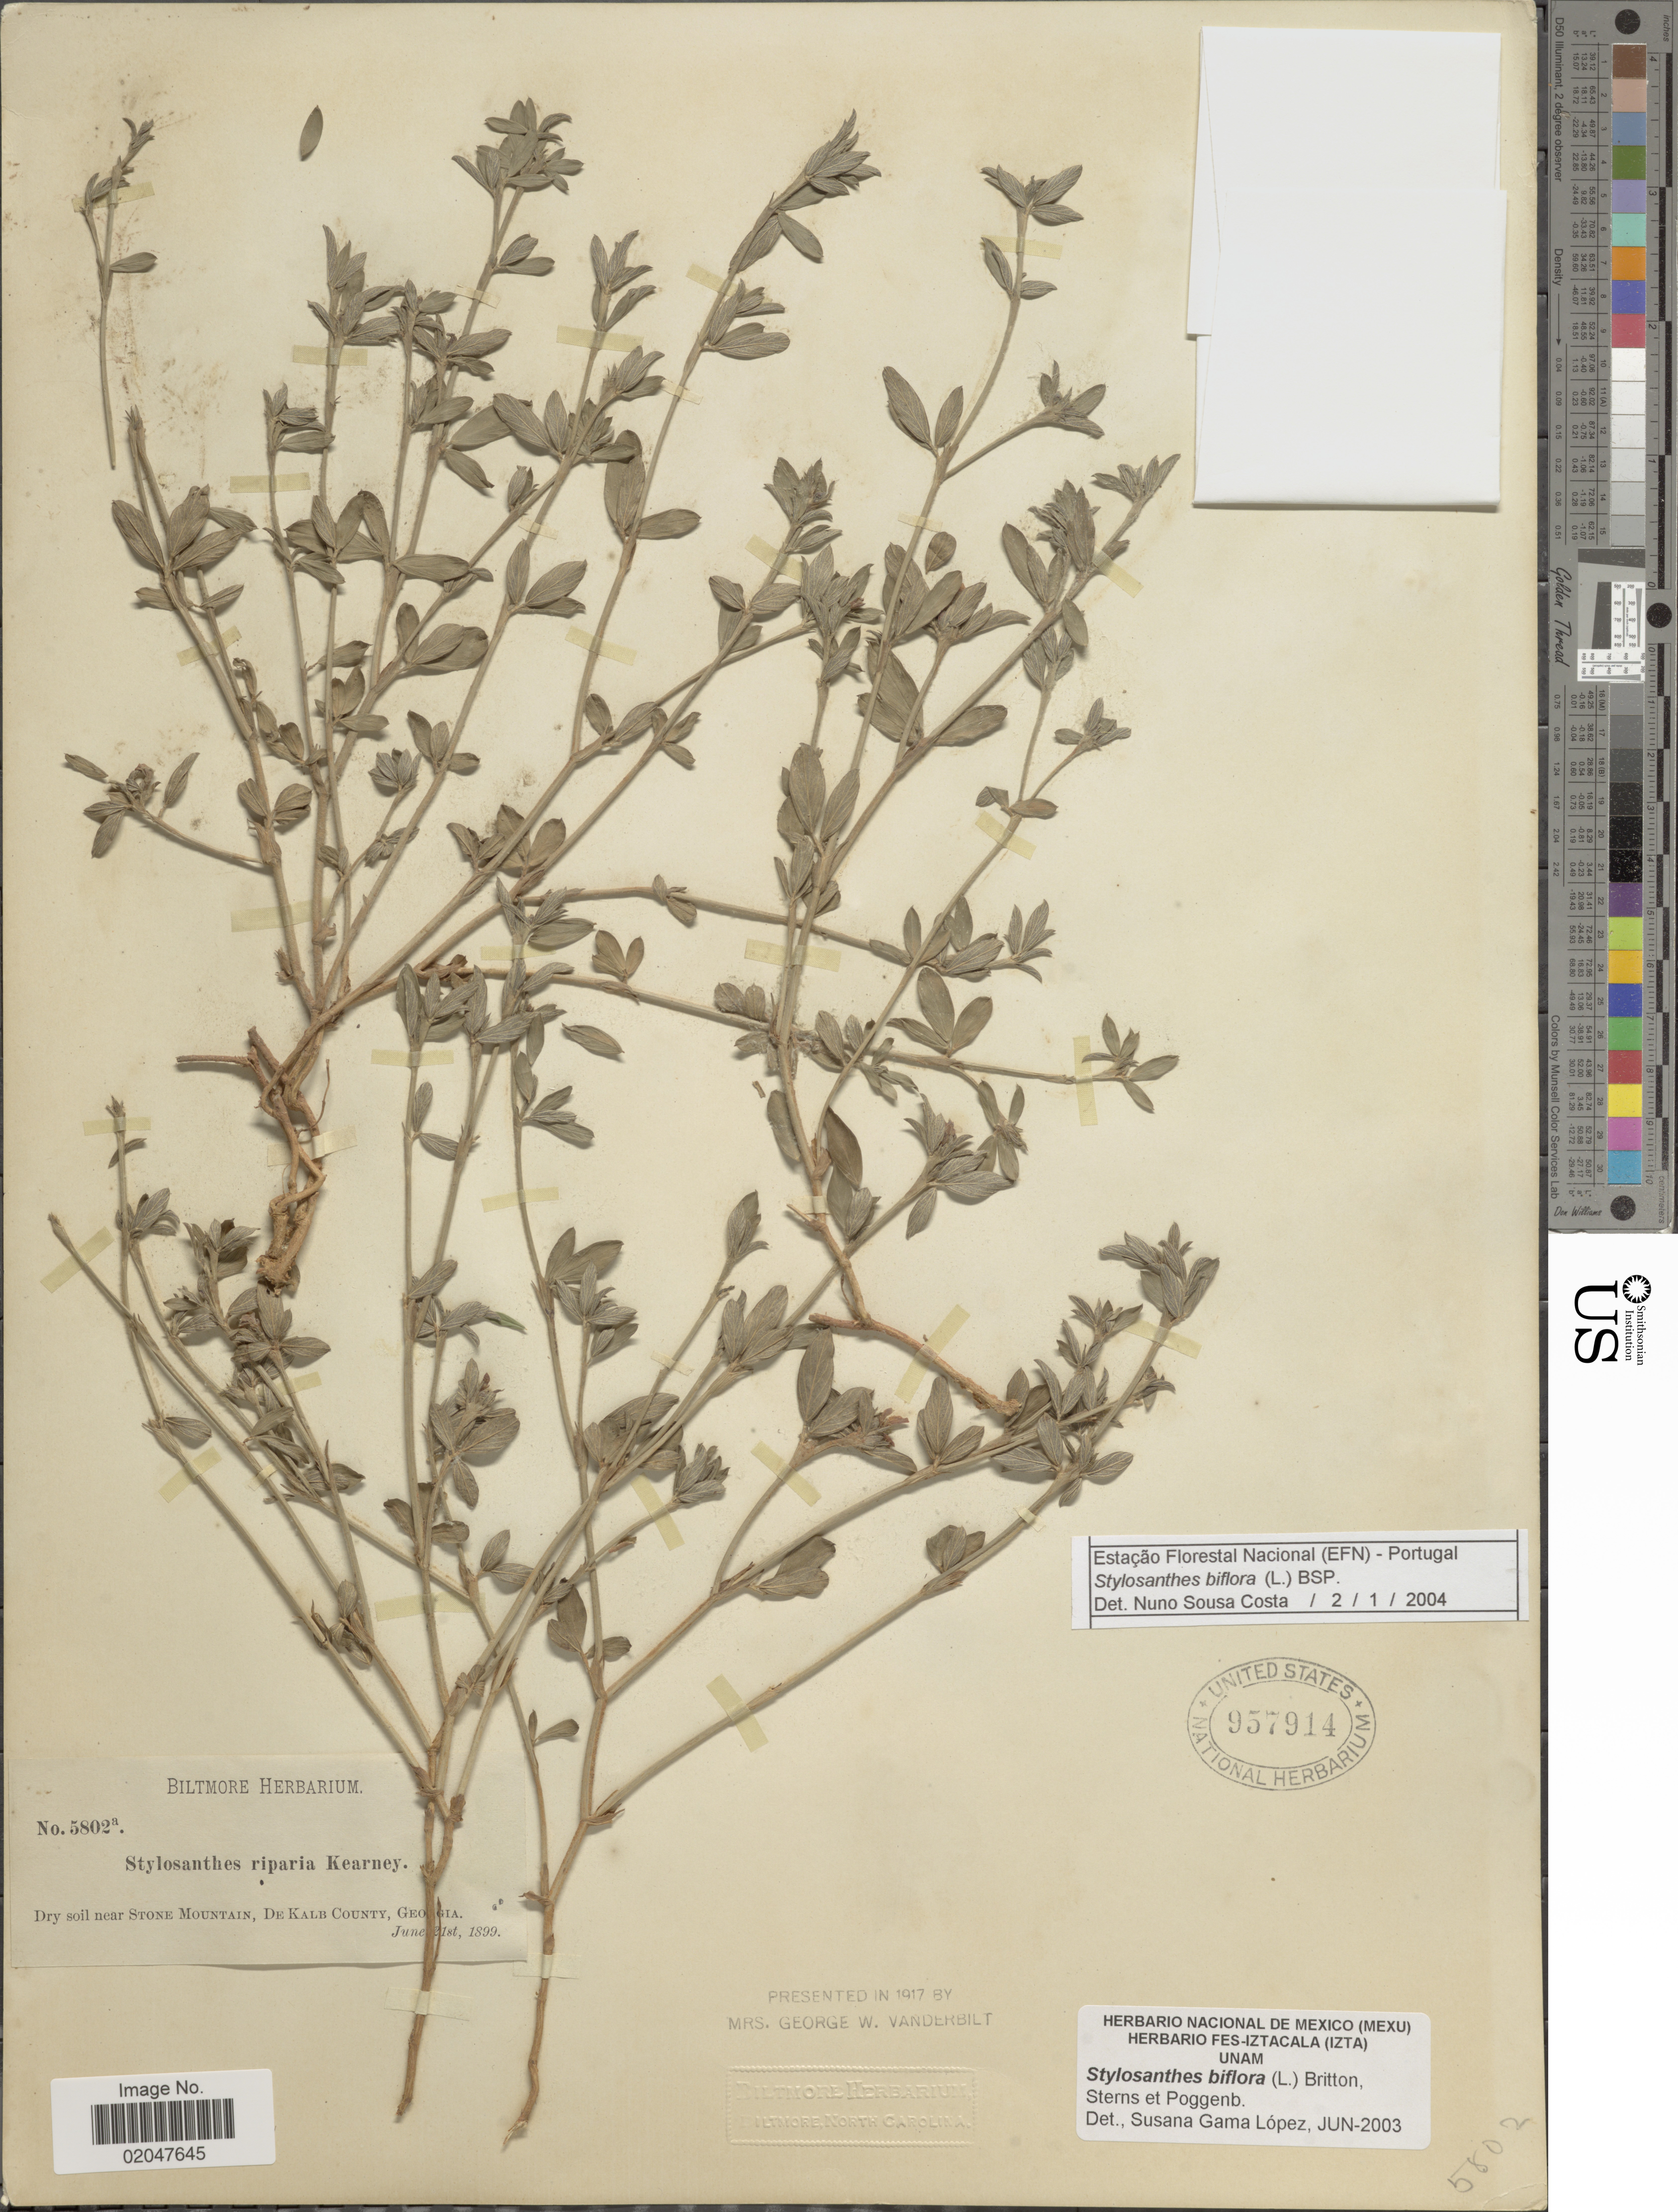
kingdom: Plantae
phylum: Tracheophyta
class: Magnoliopsida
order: Fabales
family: Fabaceae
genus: Stylosanthes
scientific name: Stylosanthes biflora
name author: (L.) Britton et al.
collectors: ex herb. Biltmore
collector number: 5802a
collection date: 1899-06-21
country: United States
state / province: Georgia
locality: Stone Mountain, De Kalb County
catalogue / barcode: US 957914